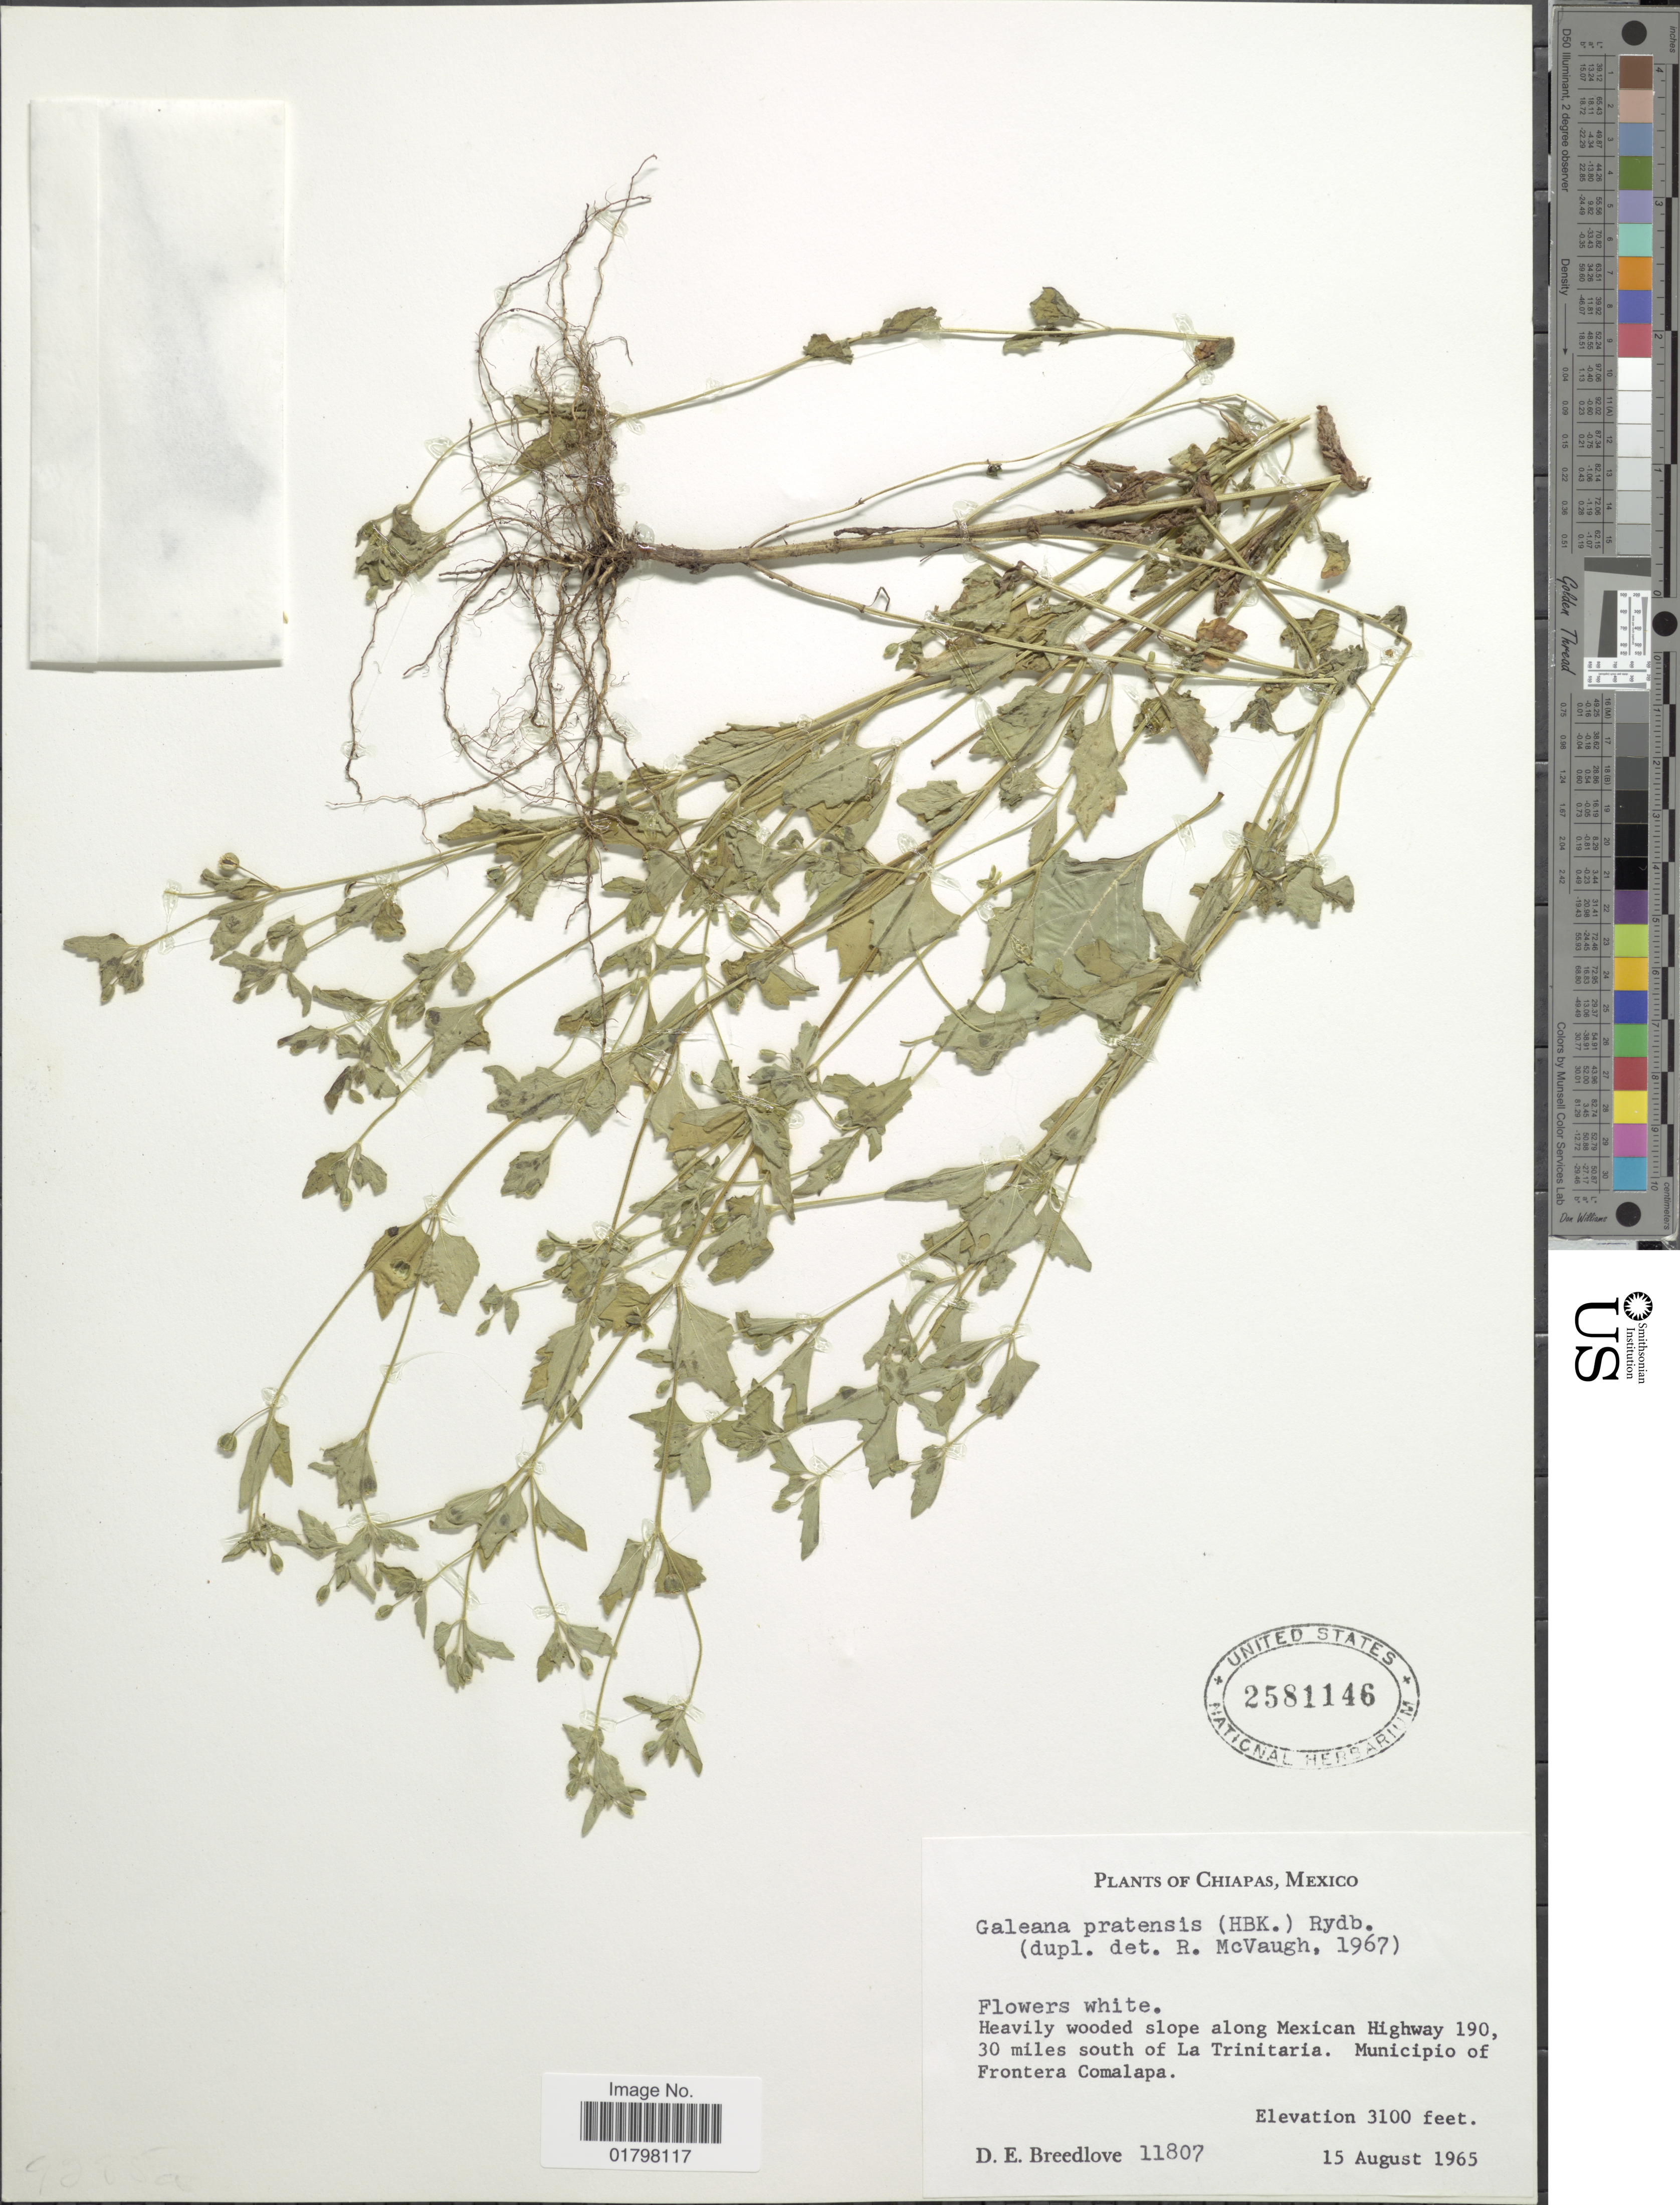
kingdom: Plantae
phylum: Tracheophyta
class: Magnoliopsida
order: Asterales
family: Asteraceae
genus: Galeana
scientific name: Galeana pratensis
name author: (Kunth) Rydb.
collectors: D. E. Breedlove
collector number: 11807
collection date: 1965-08-15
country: Mexico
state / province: Chiapas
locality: Heavily wooded slope along Mexican Highway 190, 30 miles south of La Trinitaria. Municipio of Frontera Comalapa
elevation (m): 945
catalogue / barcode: US 2581146